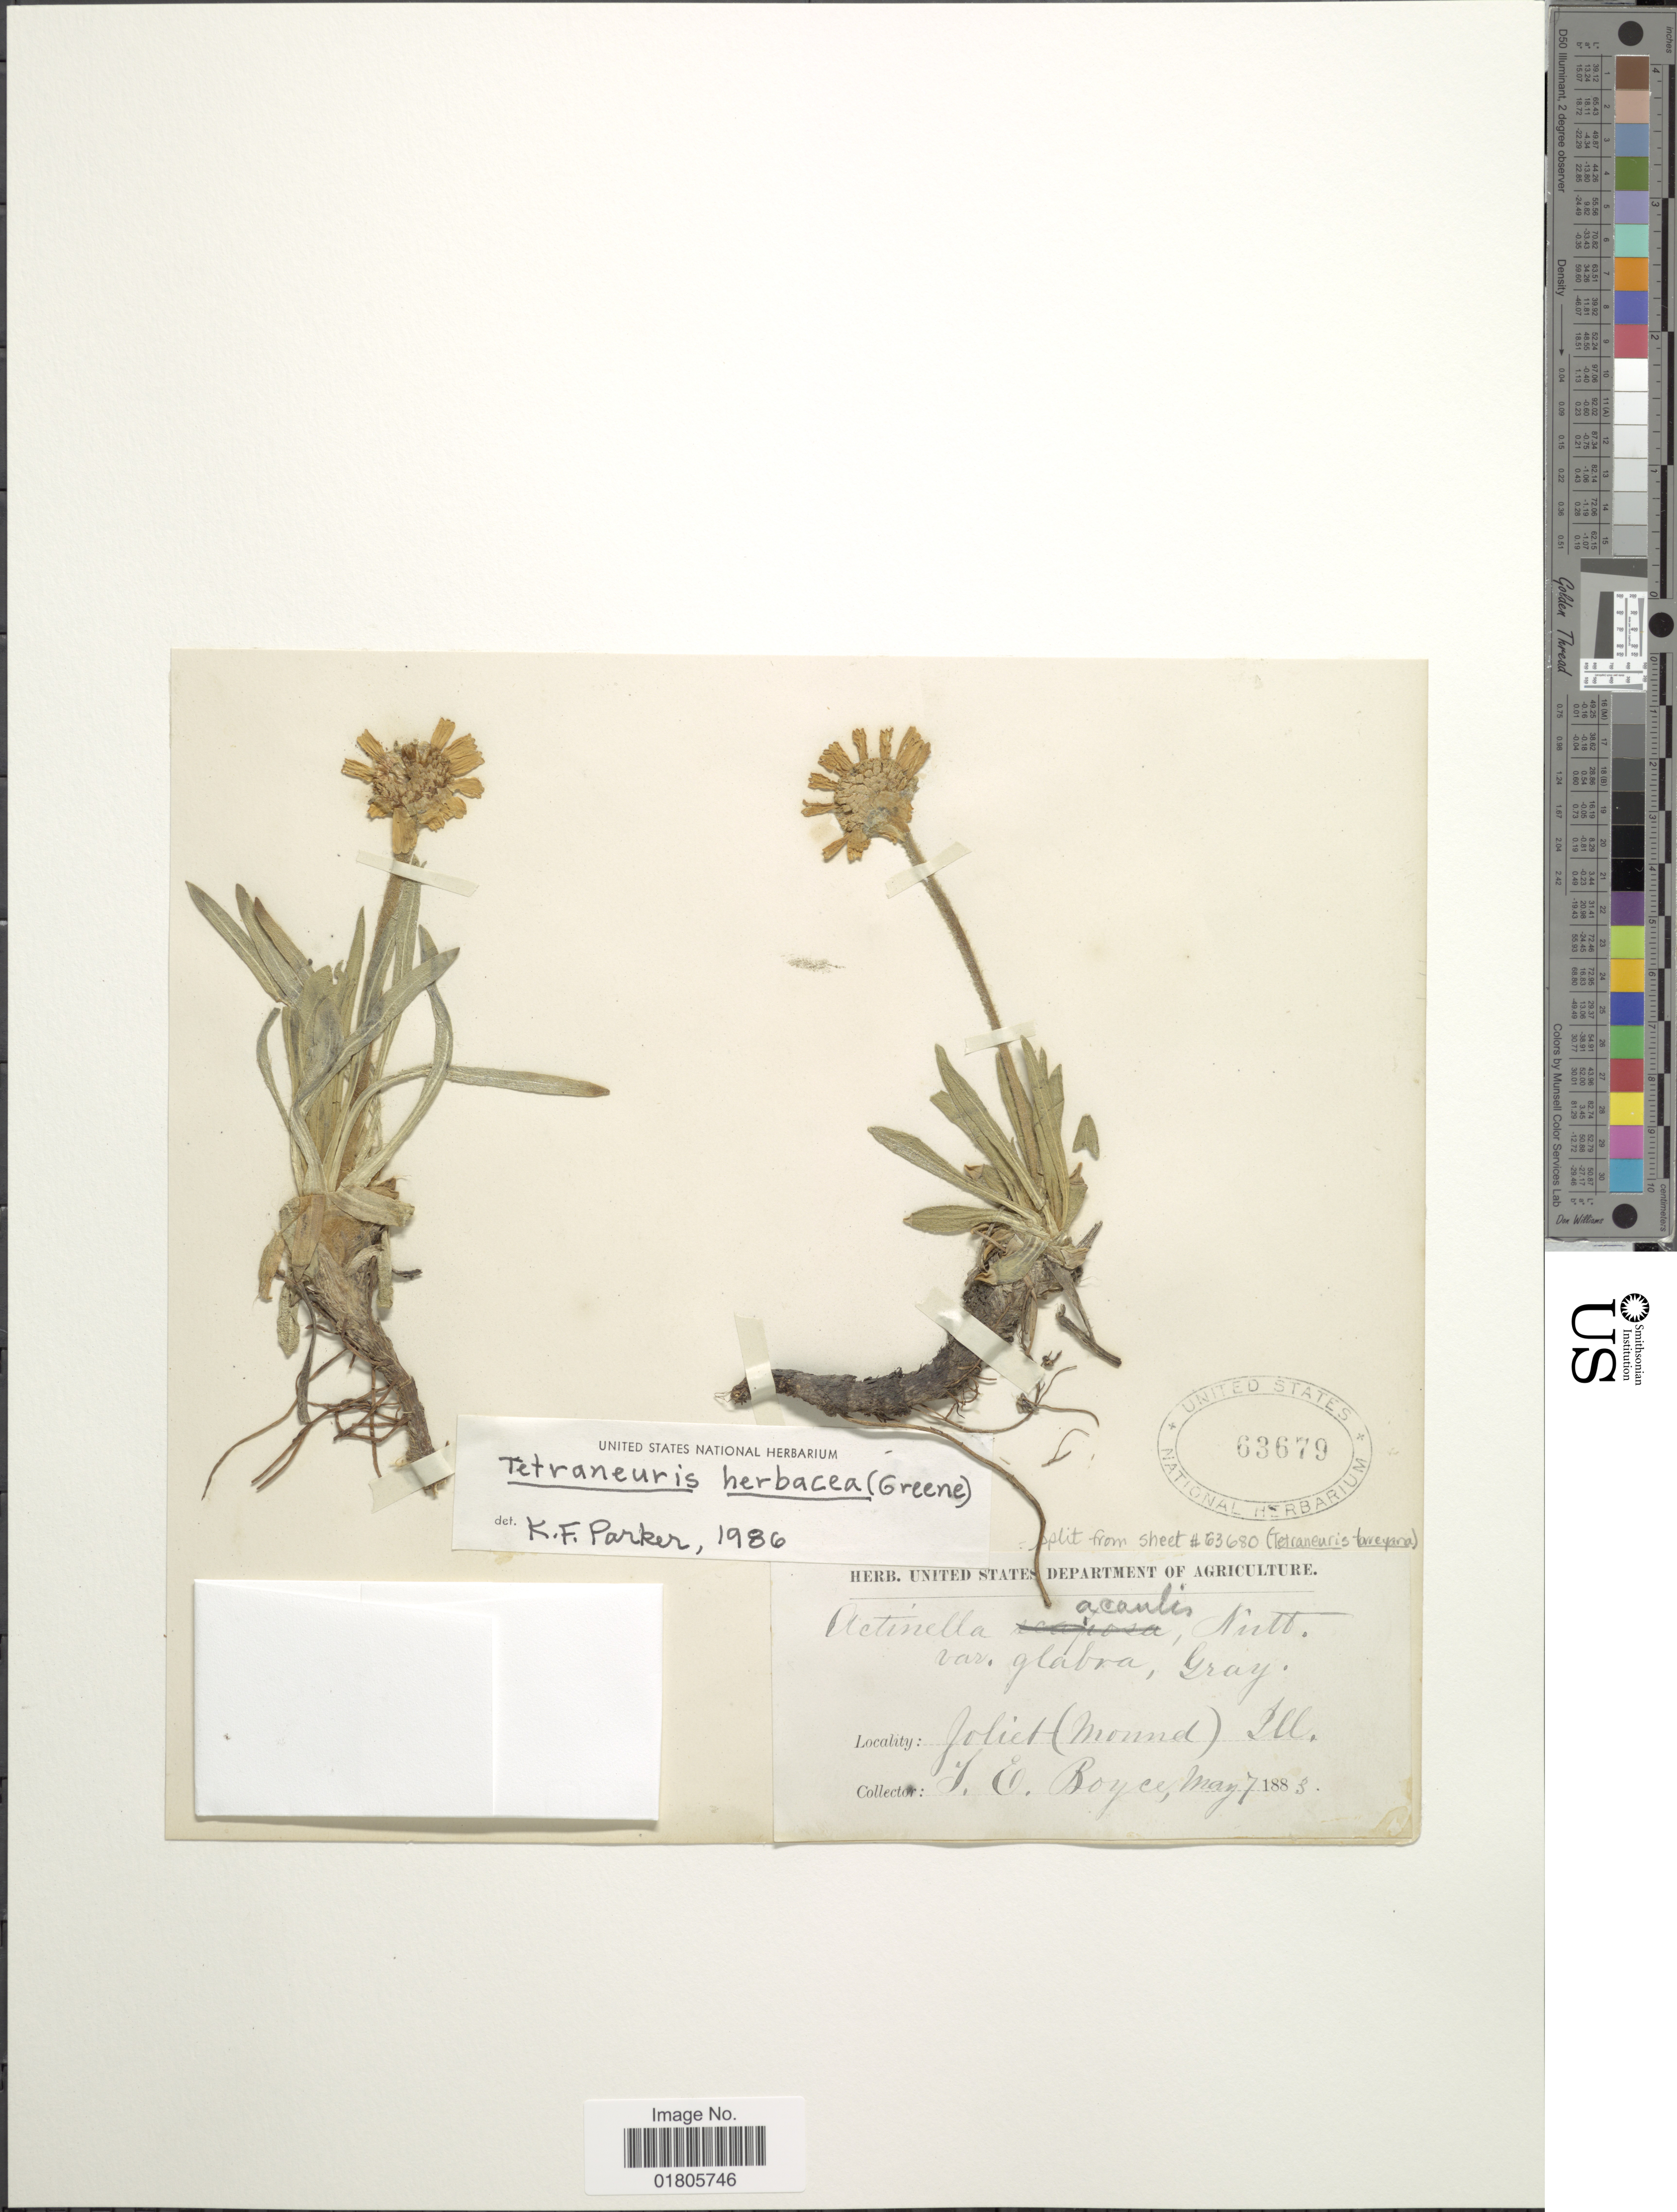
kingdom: Plantae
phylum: Tracheophyta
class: Magnoliopsida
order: Asterales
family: Asteraceae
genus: Tetraneuris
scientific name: Tetraneuris herbacea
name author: Greene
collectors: Y. Boyce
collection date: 1883-05-07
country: United States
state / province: Illinois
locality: Joliet (Mound)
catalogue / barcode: US 63679